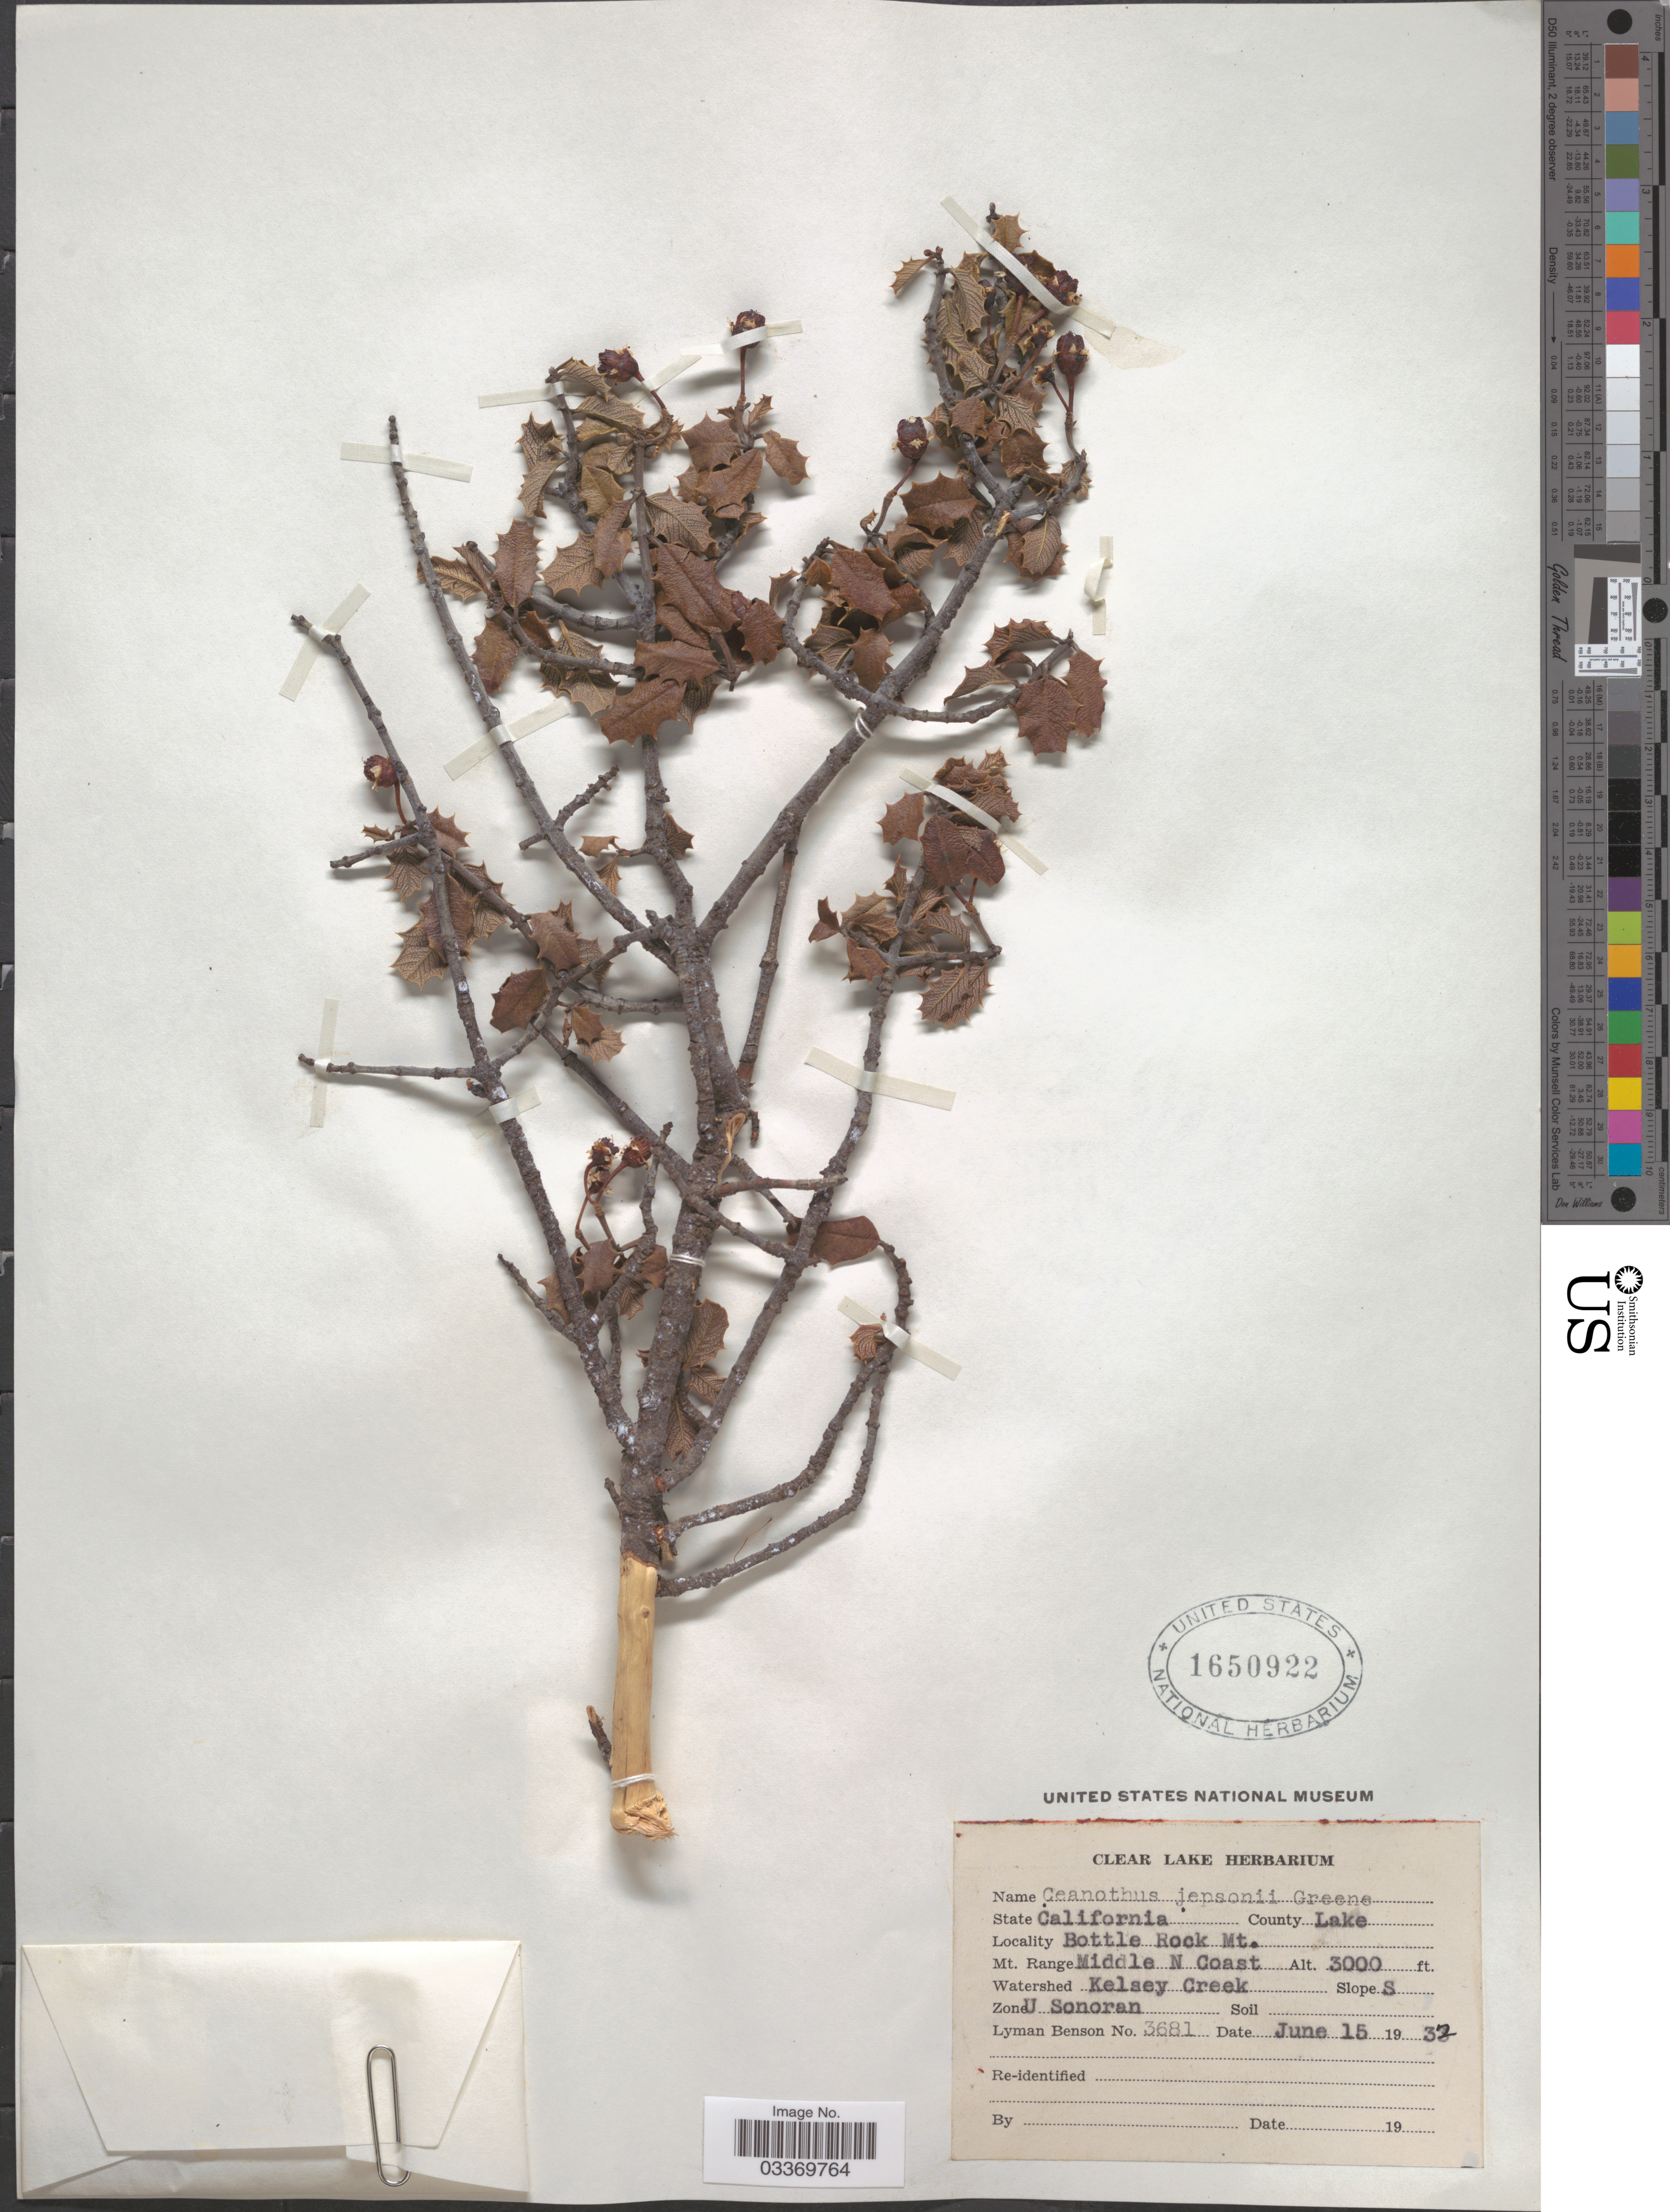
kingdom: Plantae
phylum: Tracheophyta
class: Magnoliopsida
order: Rosales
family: Rhamnaceae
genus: Ceanothus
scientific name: Ceanothus jepsonii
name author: Greene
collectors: L. D. Benson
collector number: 3681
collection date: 1932-06-15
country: United States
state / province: California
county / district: Lake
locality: County Lake. Bottle Rock Mt. Mt. Range Middle N Coast. Watershed Kelsey Creek. Zone U Sonoran.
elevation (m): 914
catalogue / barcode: US 1650922